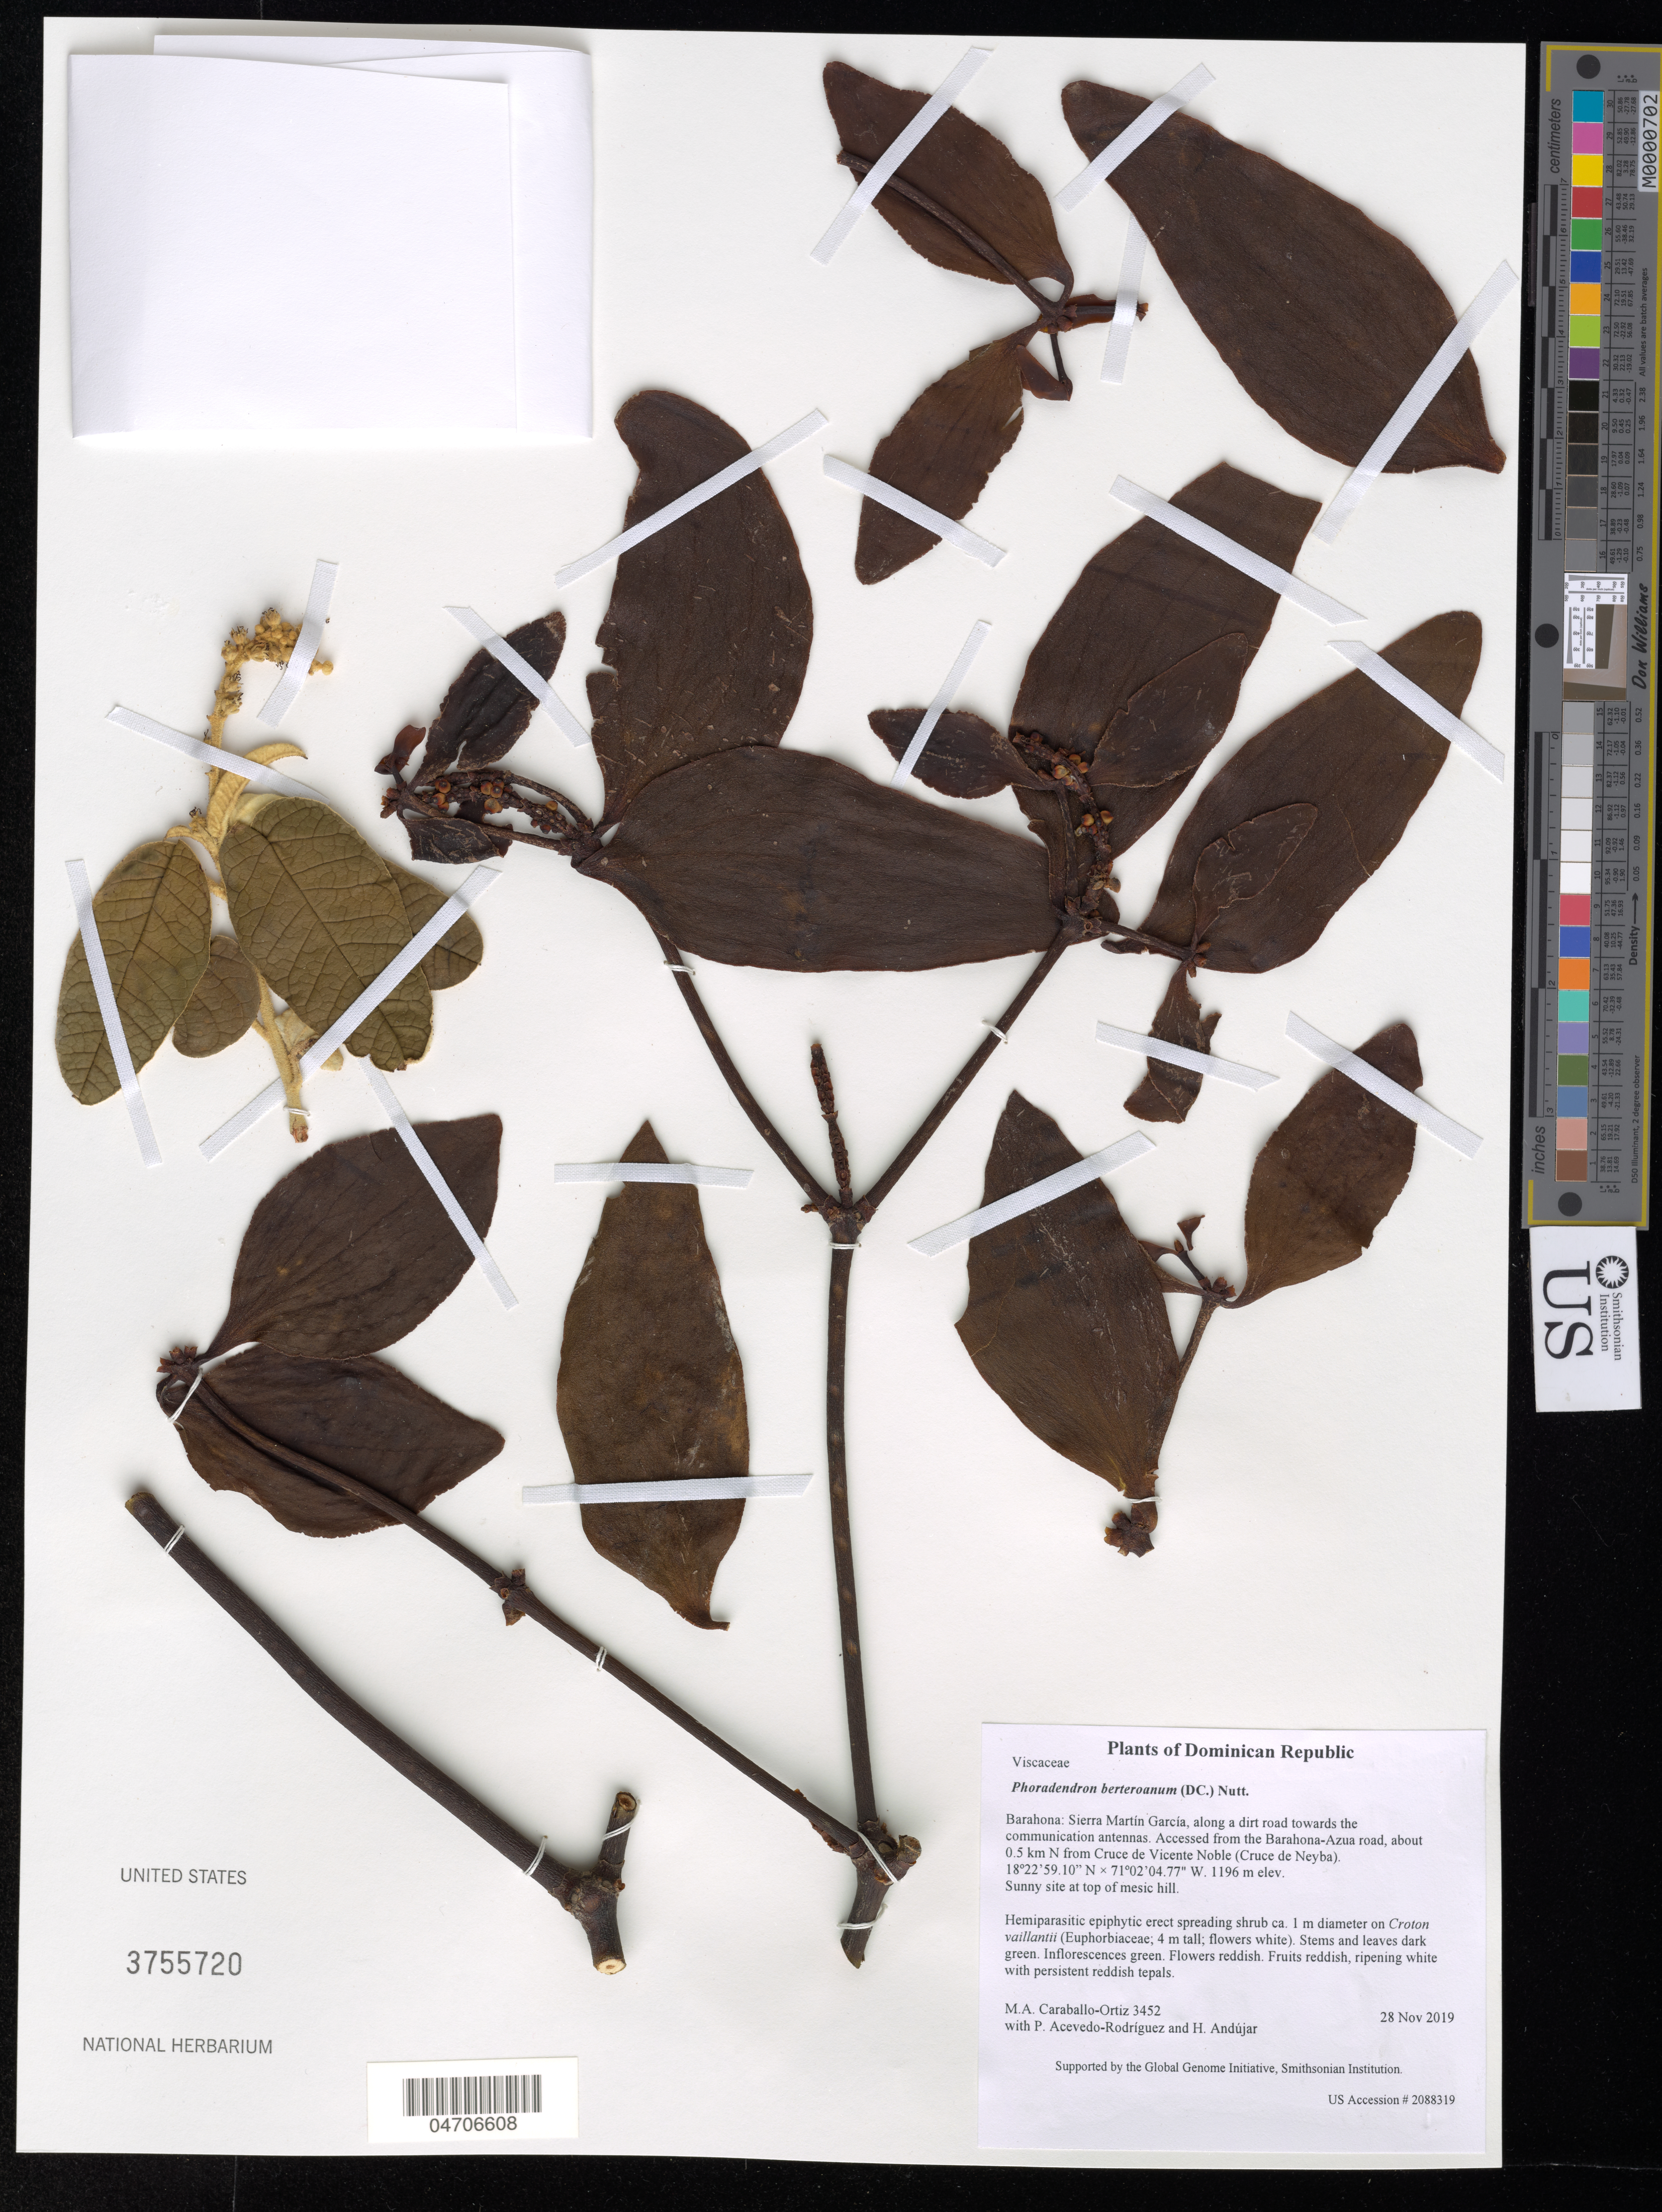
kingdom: Plantae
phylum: Tracheophyta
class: Magnoliopsida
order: Santalales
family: Viscaceae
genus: Phoradendron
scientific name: Phoradendron berteroanum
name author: (DC.) Nutt.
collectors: M. Caraballo-Ortiz, P. Acevedo-Rodr. & H. Andujar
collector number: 3452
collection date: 2019-11-28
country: Dominican Republic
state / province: Barahona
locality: Sierra Martín García, along a dirt road towards the communication antennas. Accessed from the Barahona-Azua road, about 0.5 km N from Cruce de Vicente Noble (Cruce de Neyba). Sunny site at the top of mesic hill.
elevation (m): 1196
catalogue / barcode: US 3755720